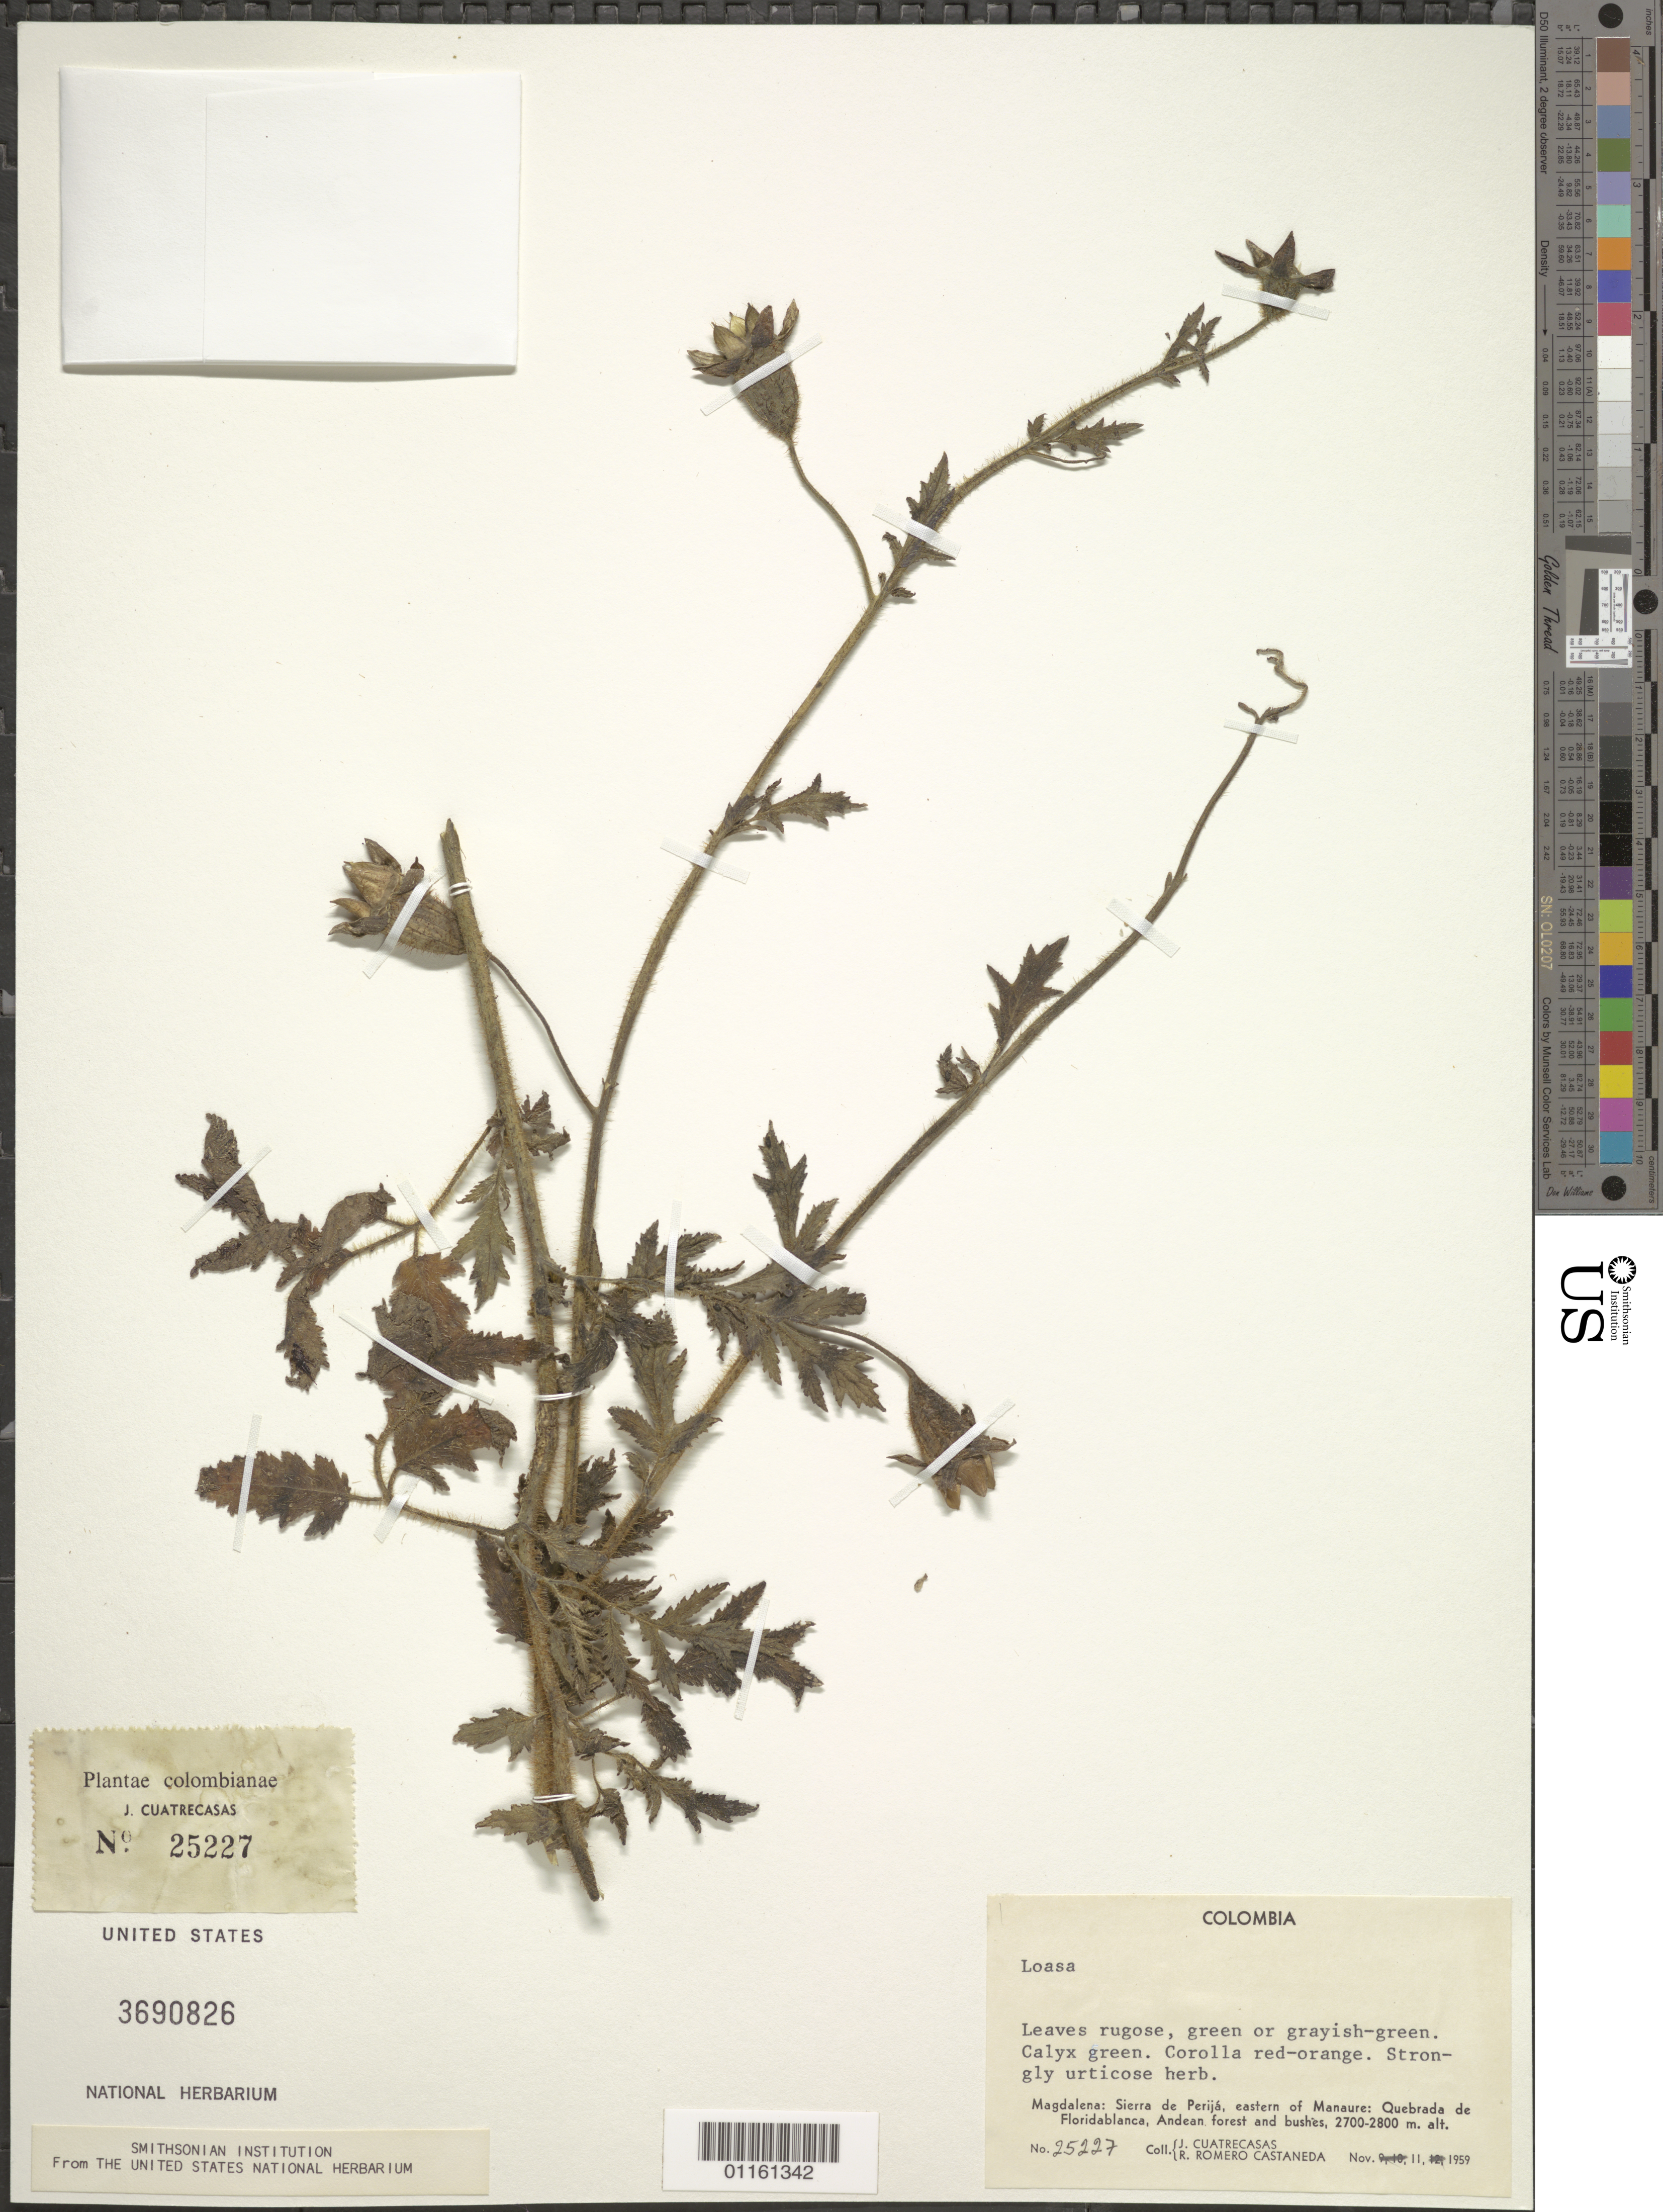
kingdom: Plantae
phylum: Tracheophyta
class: Magnoliopsida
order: Cornales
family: Loasaceae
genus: Loasa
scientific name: Loasa sp.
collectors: J. Cuatrecasas & R. Romero Castañeda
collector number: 25227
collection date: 1959-11-11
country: Colombia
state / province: Magdalena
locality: Sierra de Perija, eastern of Manaure: Quebrada de Floridablanca, Andean forest and bushes.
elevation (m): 2700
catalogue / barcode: US 3690826